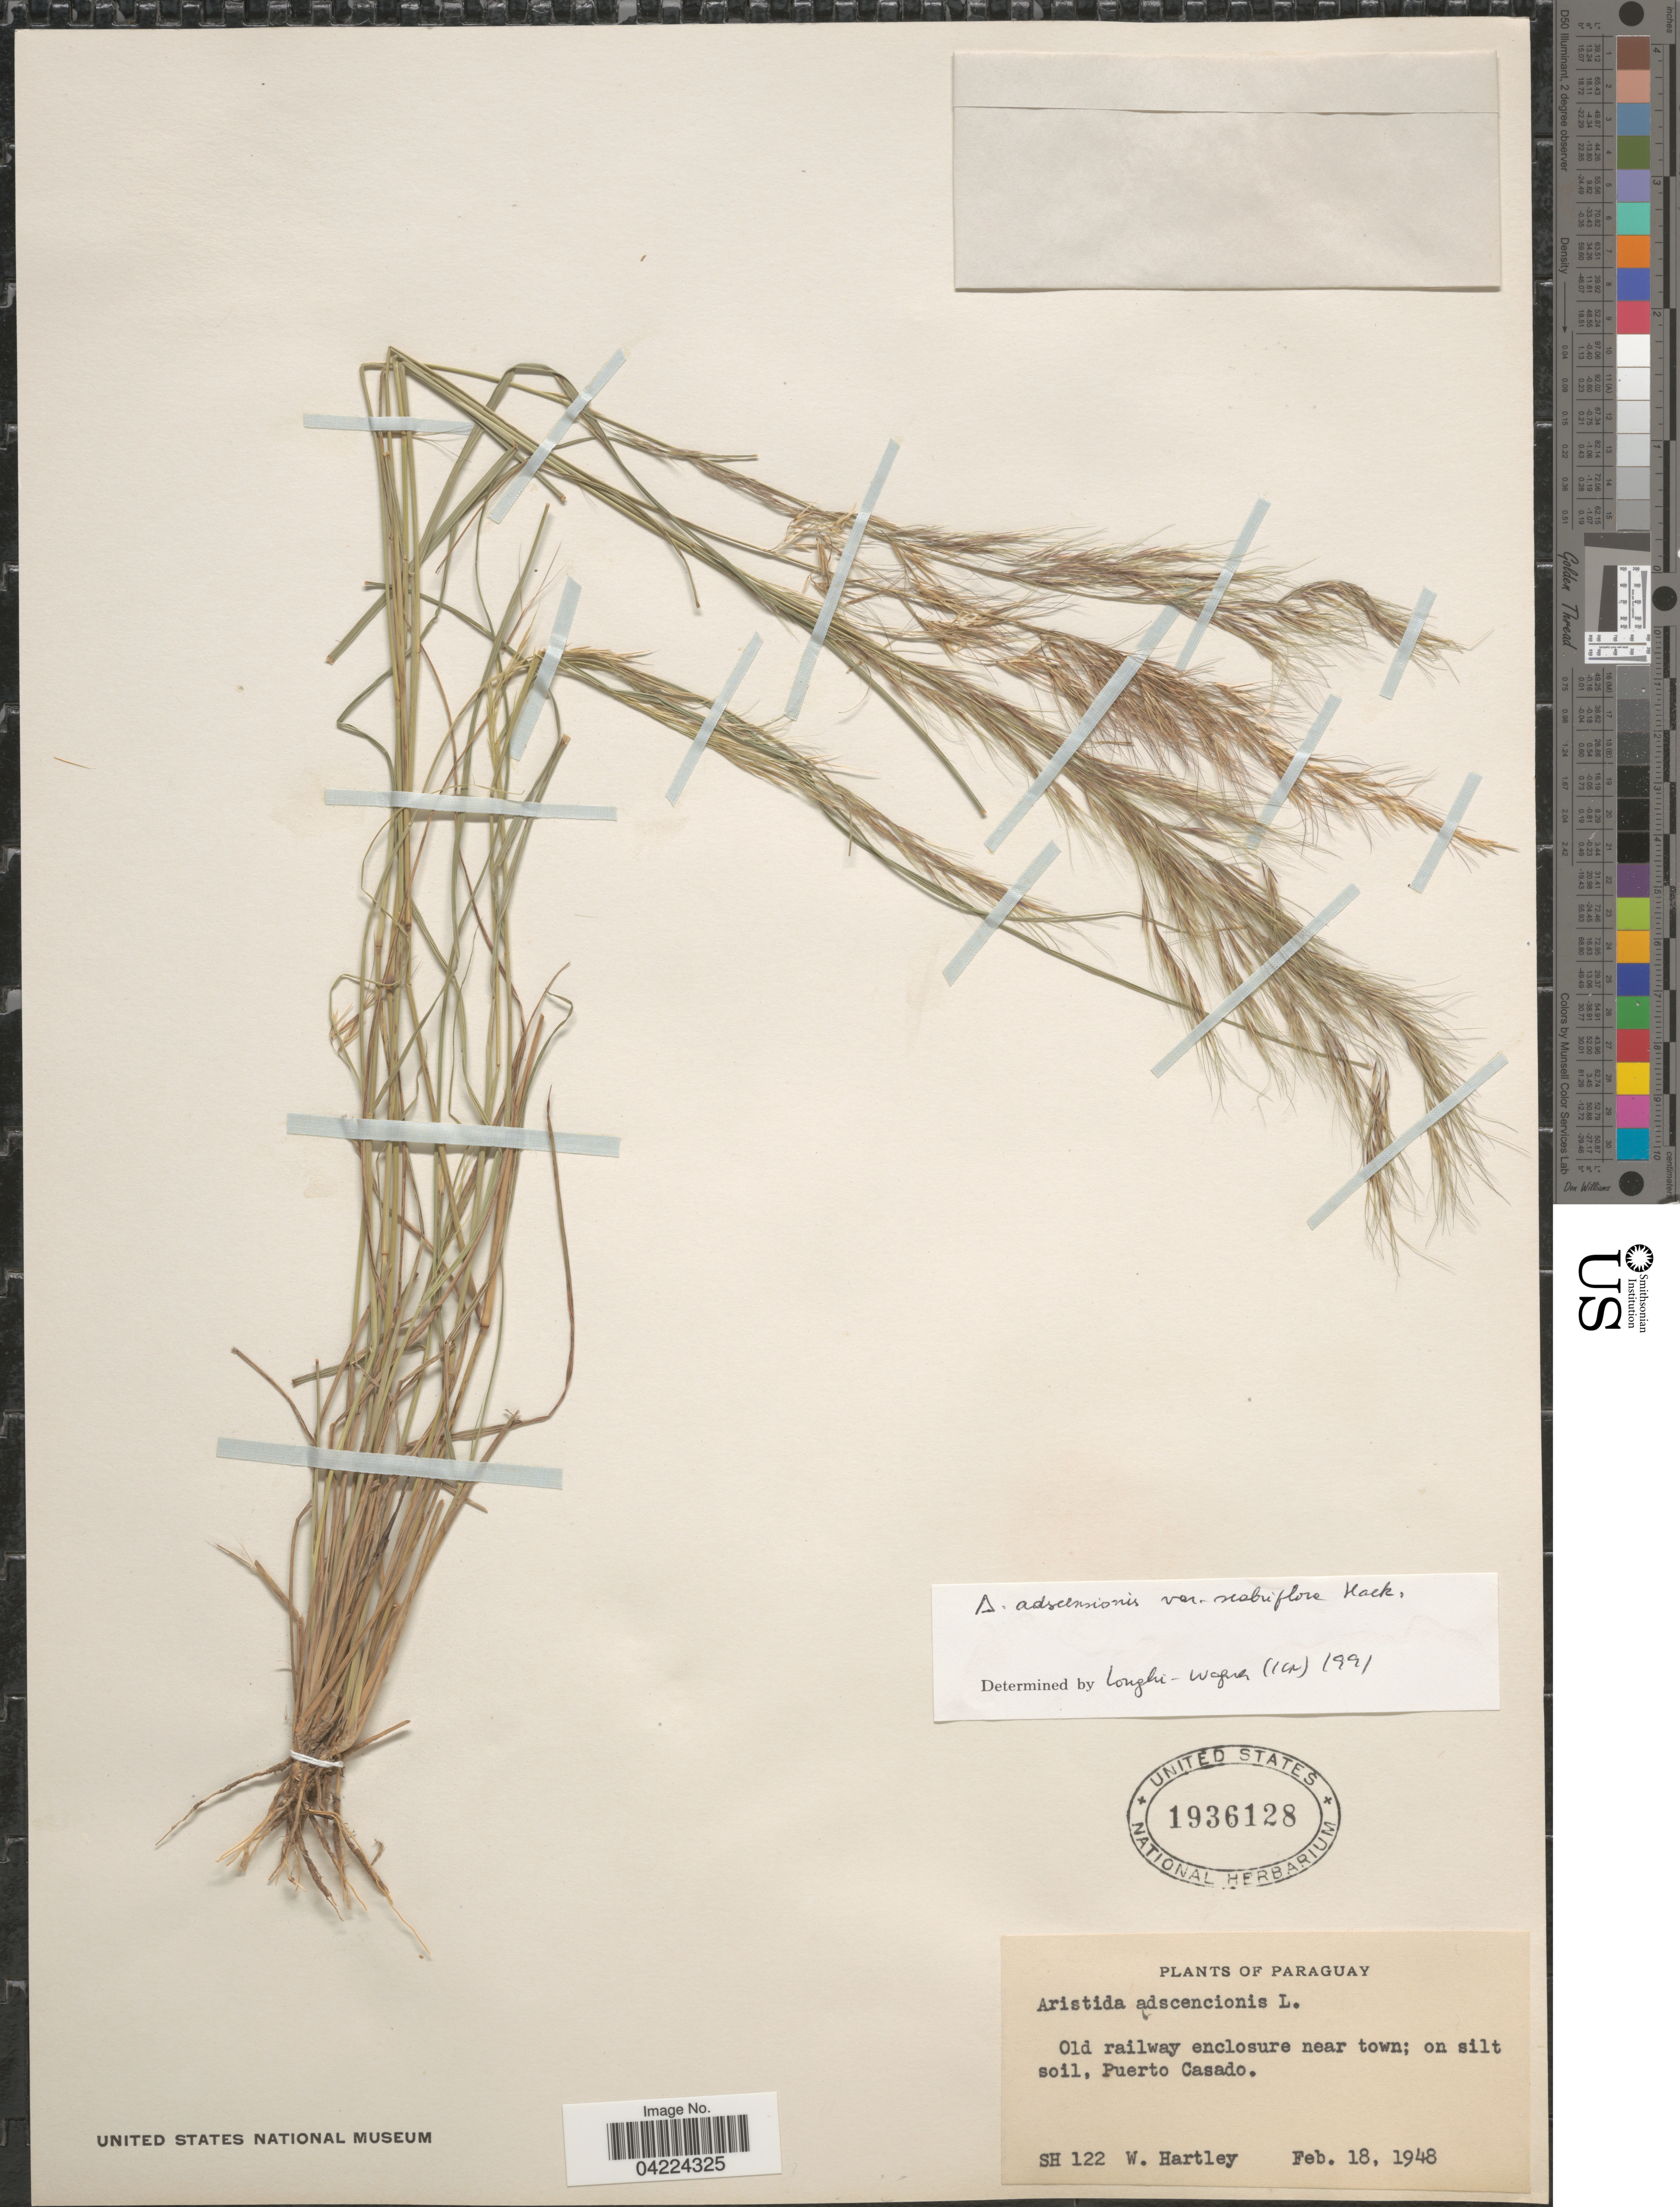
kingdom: Plantae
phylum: Tracheophyta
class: Liliopsida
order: Poales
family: Poaceae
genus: Aristida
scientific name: Aristida adscensionis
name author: L.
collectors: W. Hartley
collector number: SH122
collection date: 1948-02-18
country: Paraguay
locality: Old railway enclosure near town; Puerto Casado.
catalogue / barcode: US 1936128